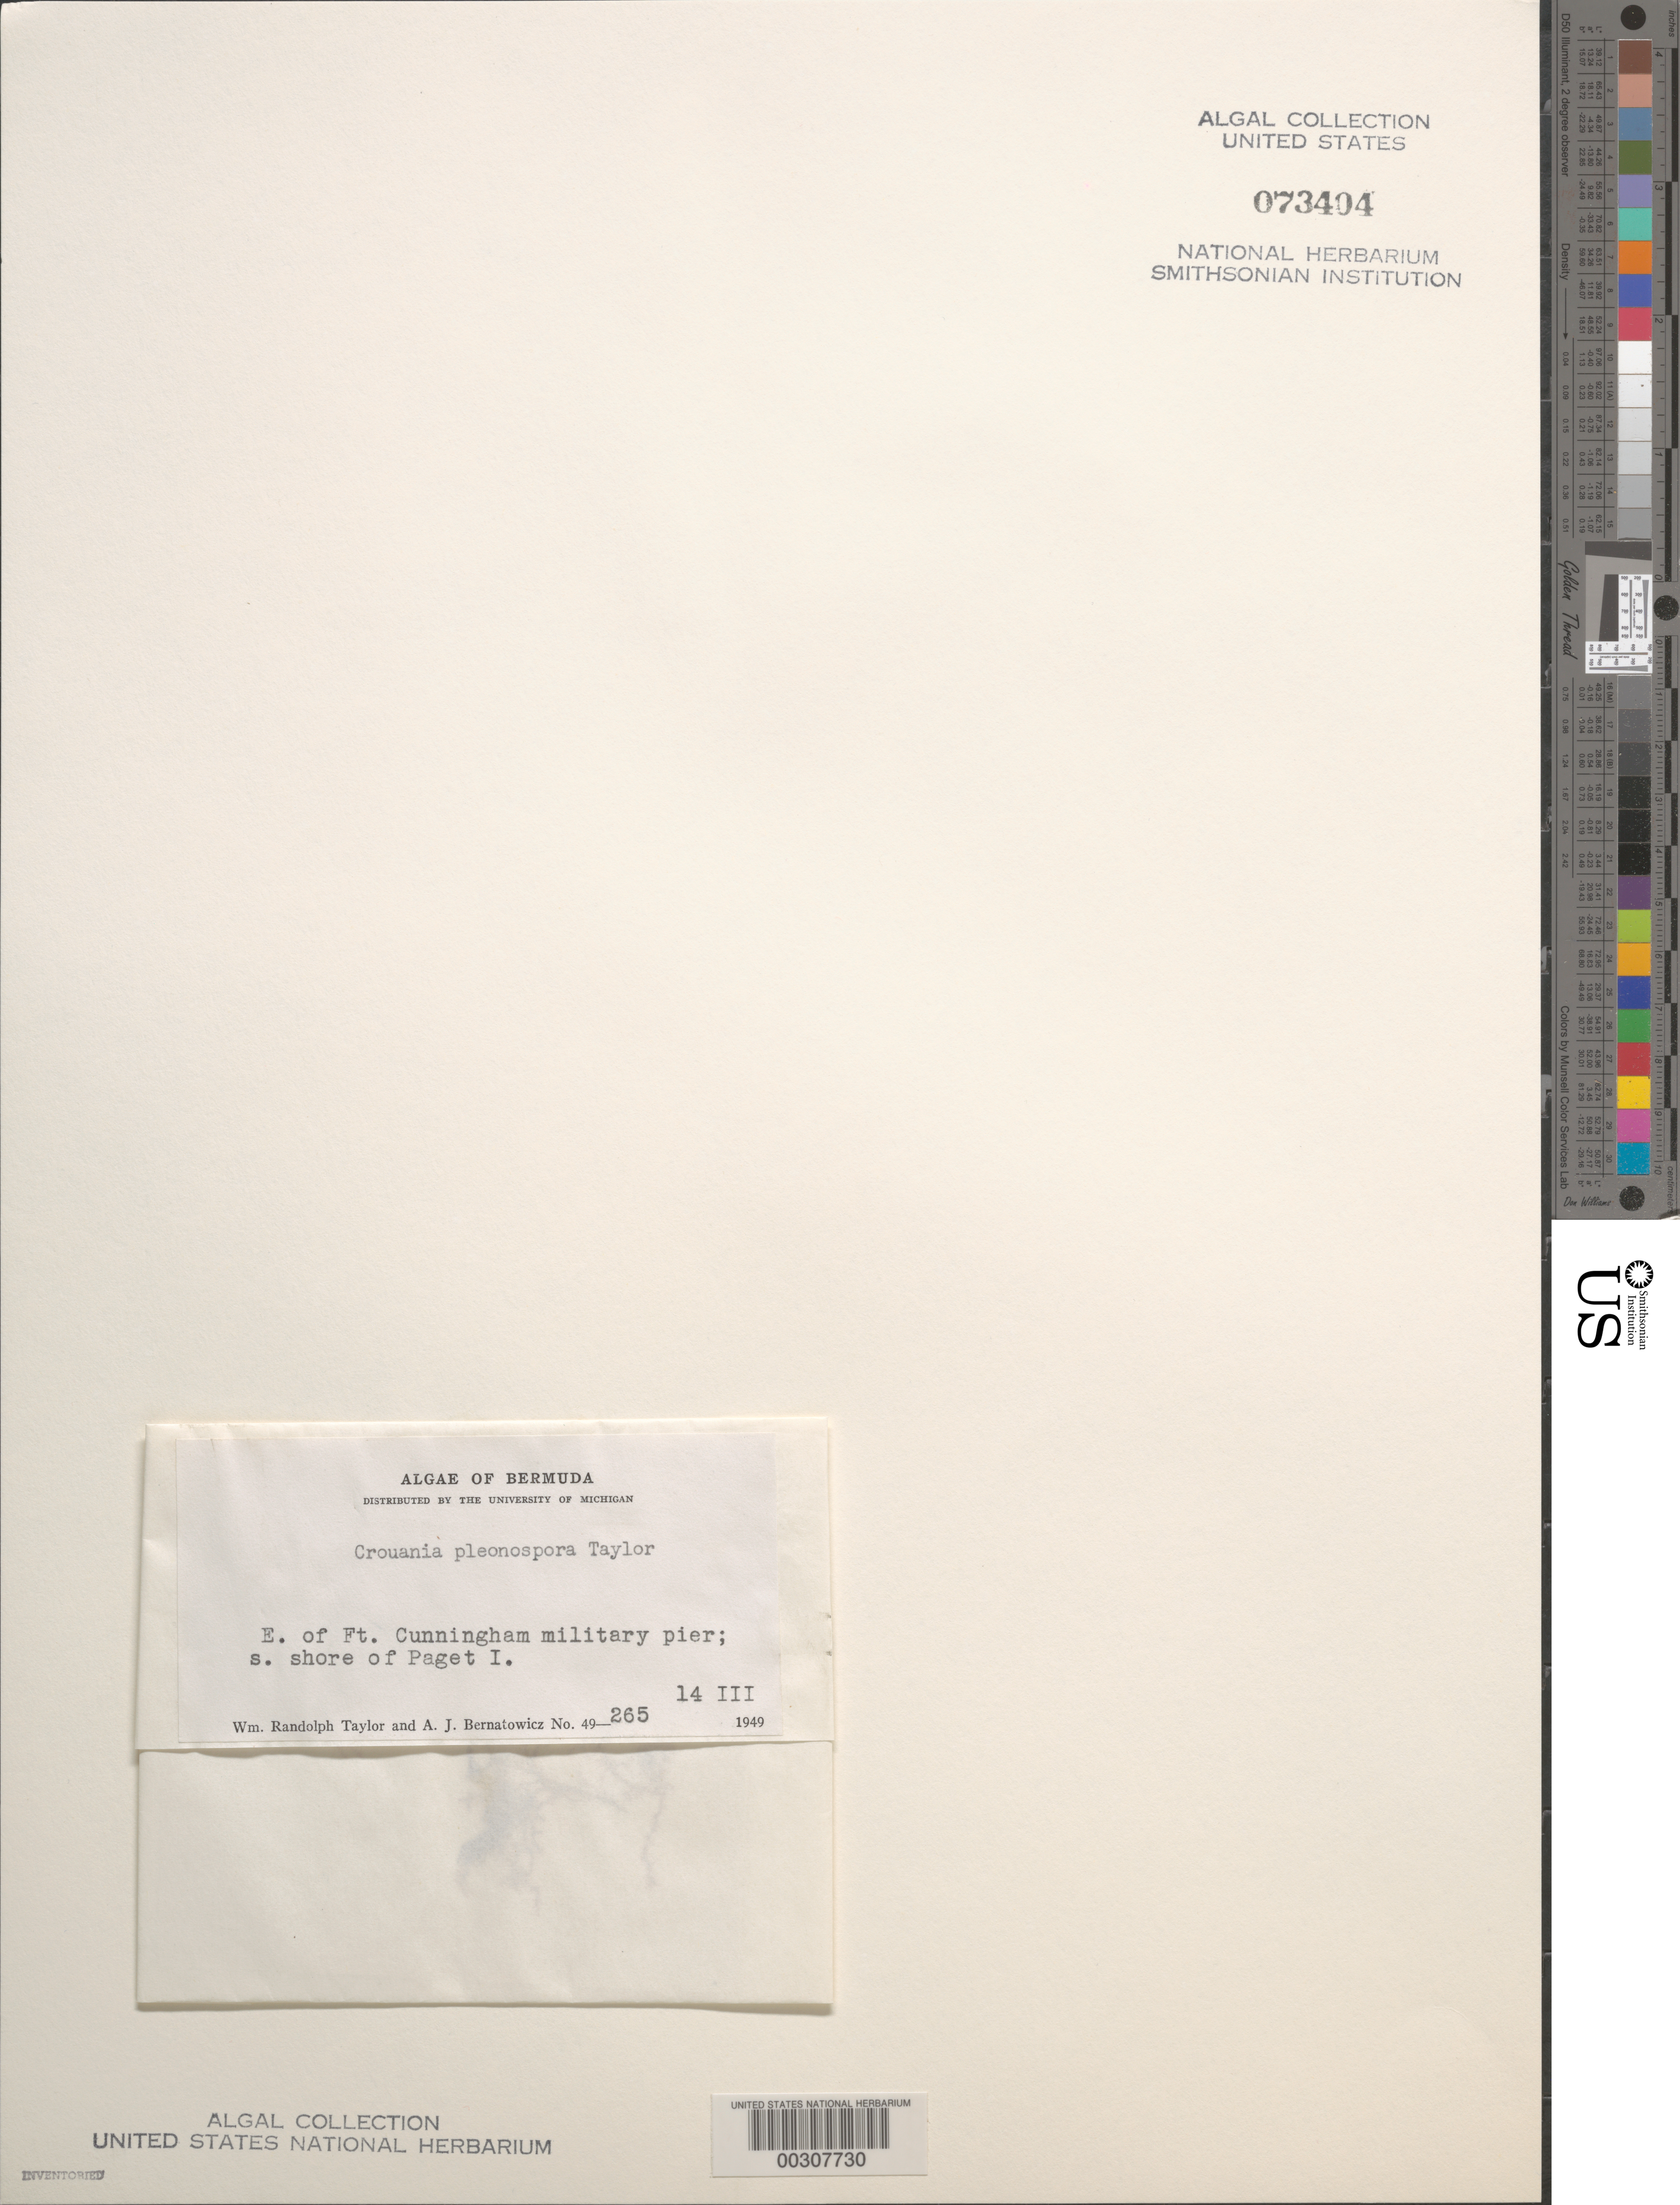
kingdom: Plantae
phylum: Rhodophyta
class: Florideophyceae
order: Ceramiales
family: Callithamniaceae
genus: Crouania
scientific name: Crouania pleonospora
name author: W.R. Taylor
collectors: W. R. Taylor & A. Bernatowicz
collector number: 49-265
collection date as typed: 14 Mar 1949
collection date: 1949-03-14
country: Bermuda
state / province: Saint George's (parish)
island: Paget Island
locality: East of Fort Cunningham Miilitary Pier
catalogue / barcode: US 73404